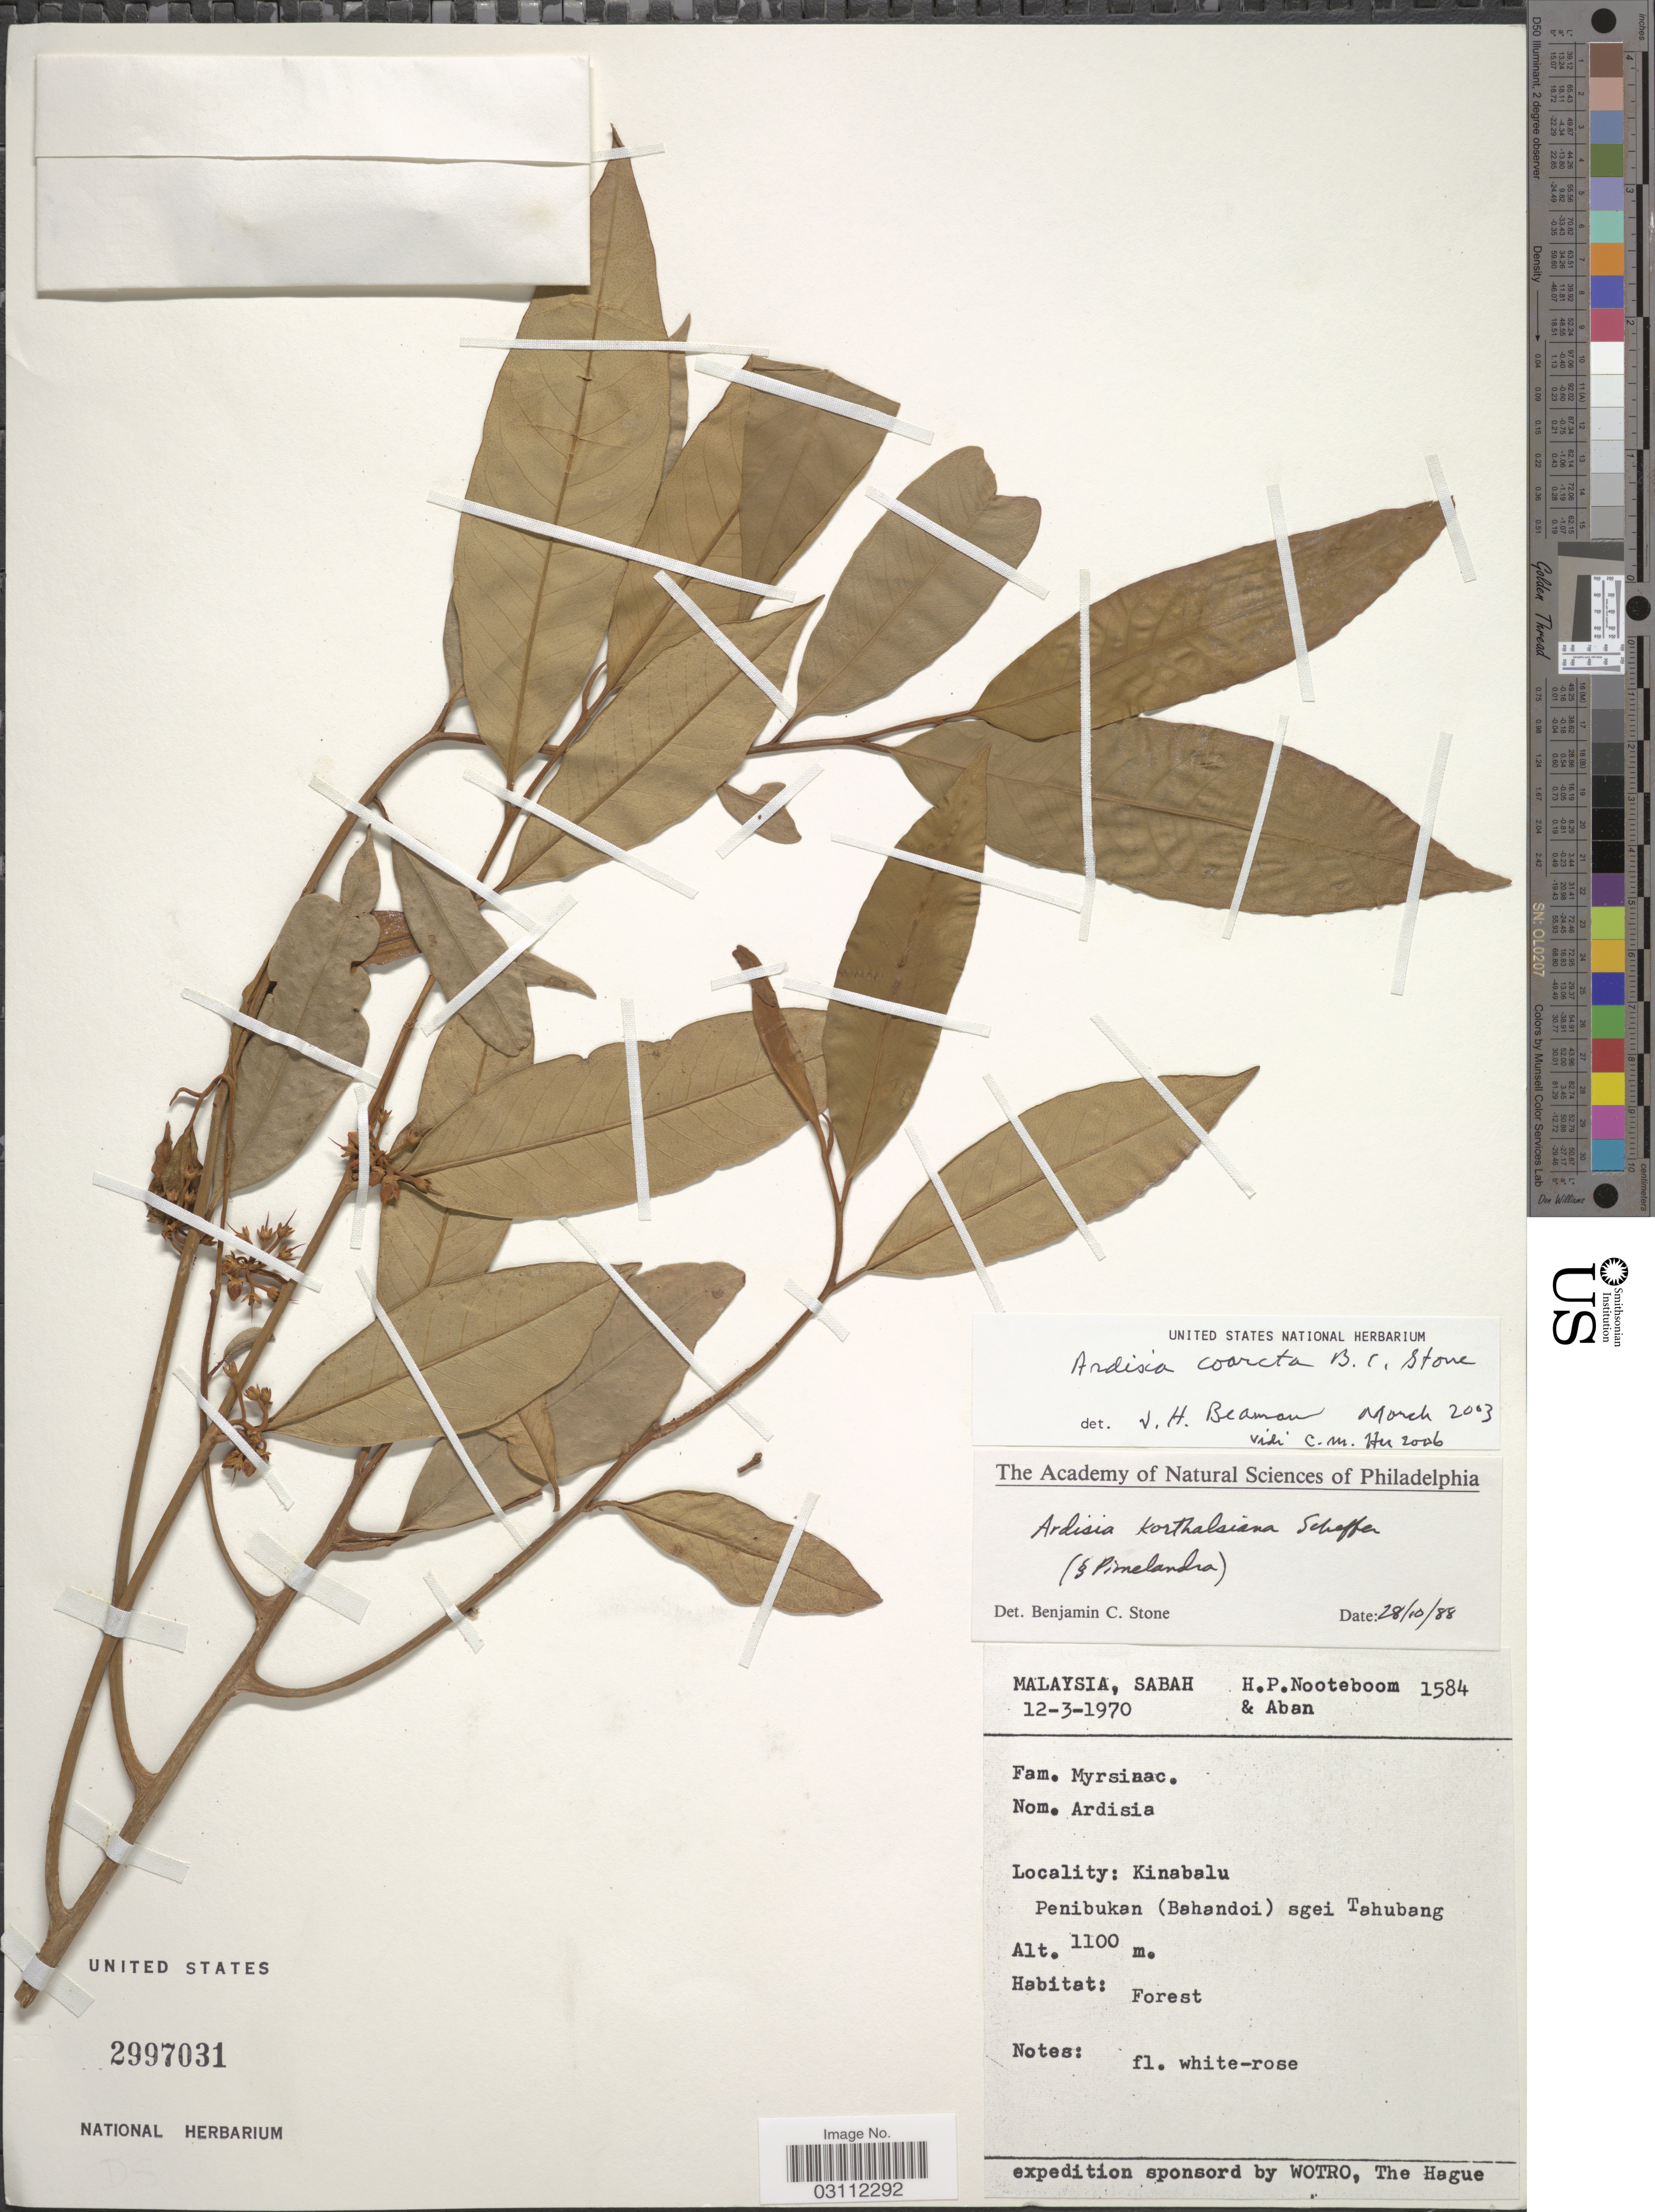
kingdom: Plantae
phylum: Tracheophyta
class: Magnoliopsida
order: Ericales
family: Primulaceae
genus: Ardisia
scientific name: Ardisia coarcta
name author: B.C. Stone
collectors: H. P. Nooteboom & -- Aban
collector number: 1584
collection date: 1970-03-12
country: Malaysia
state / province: Sabah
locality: Kinabalu. Penibukan (Bahandoi) sgei Tahubang.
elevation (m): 1100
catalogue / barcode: US 2997031